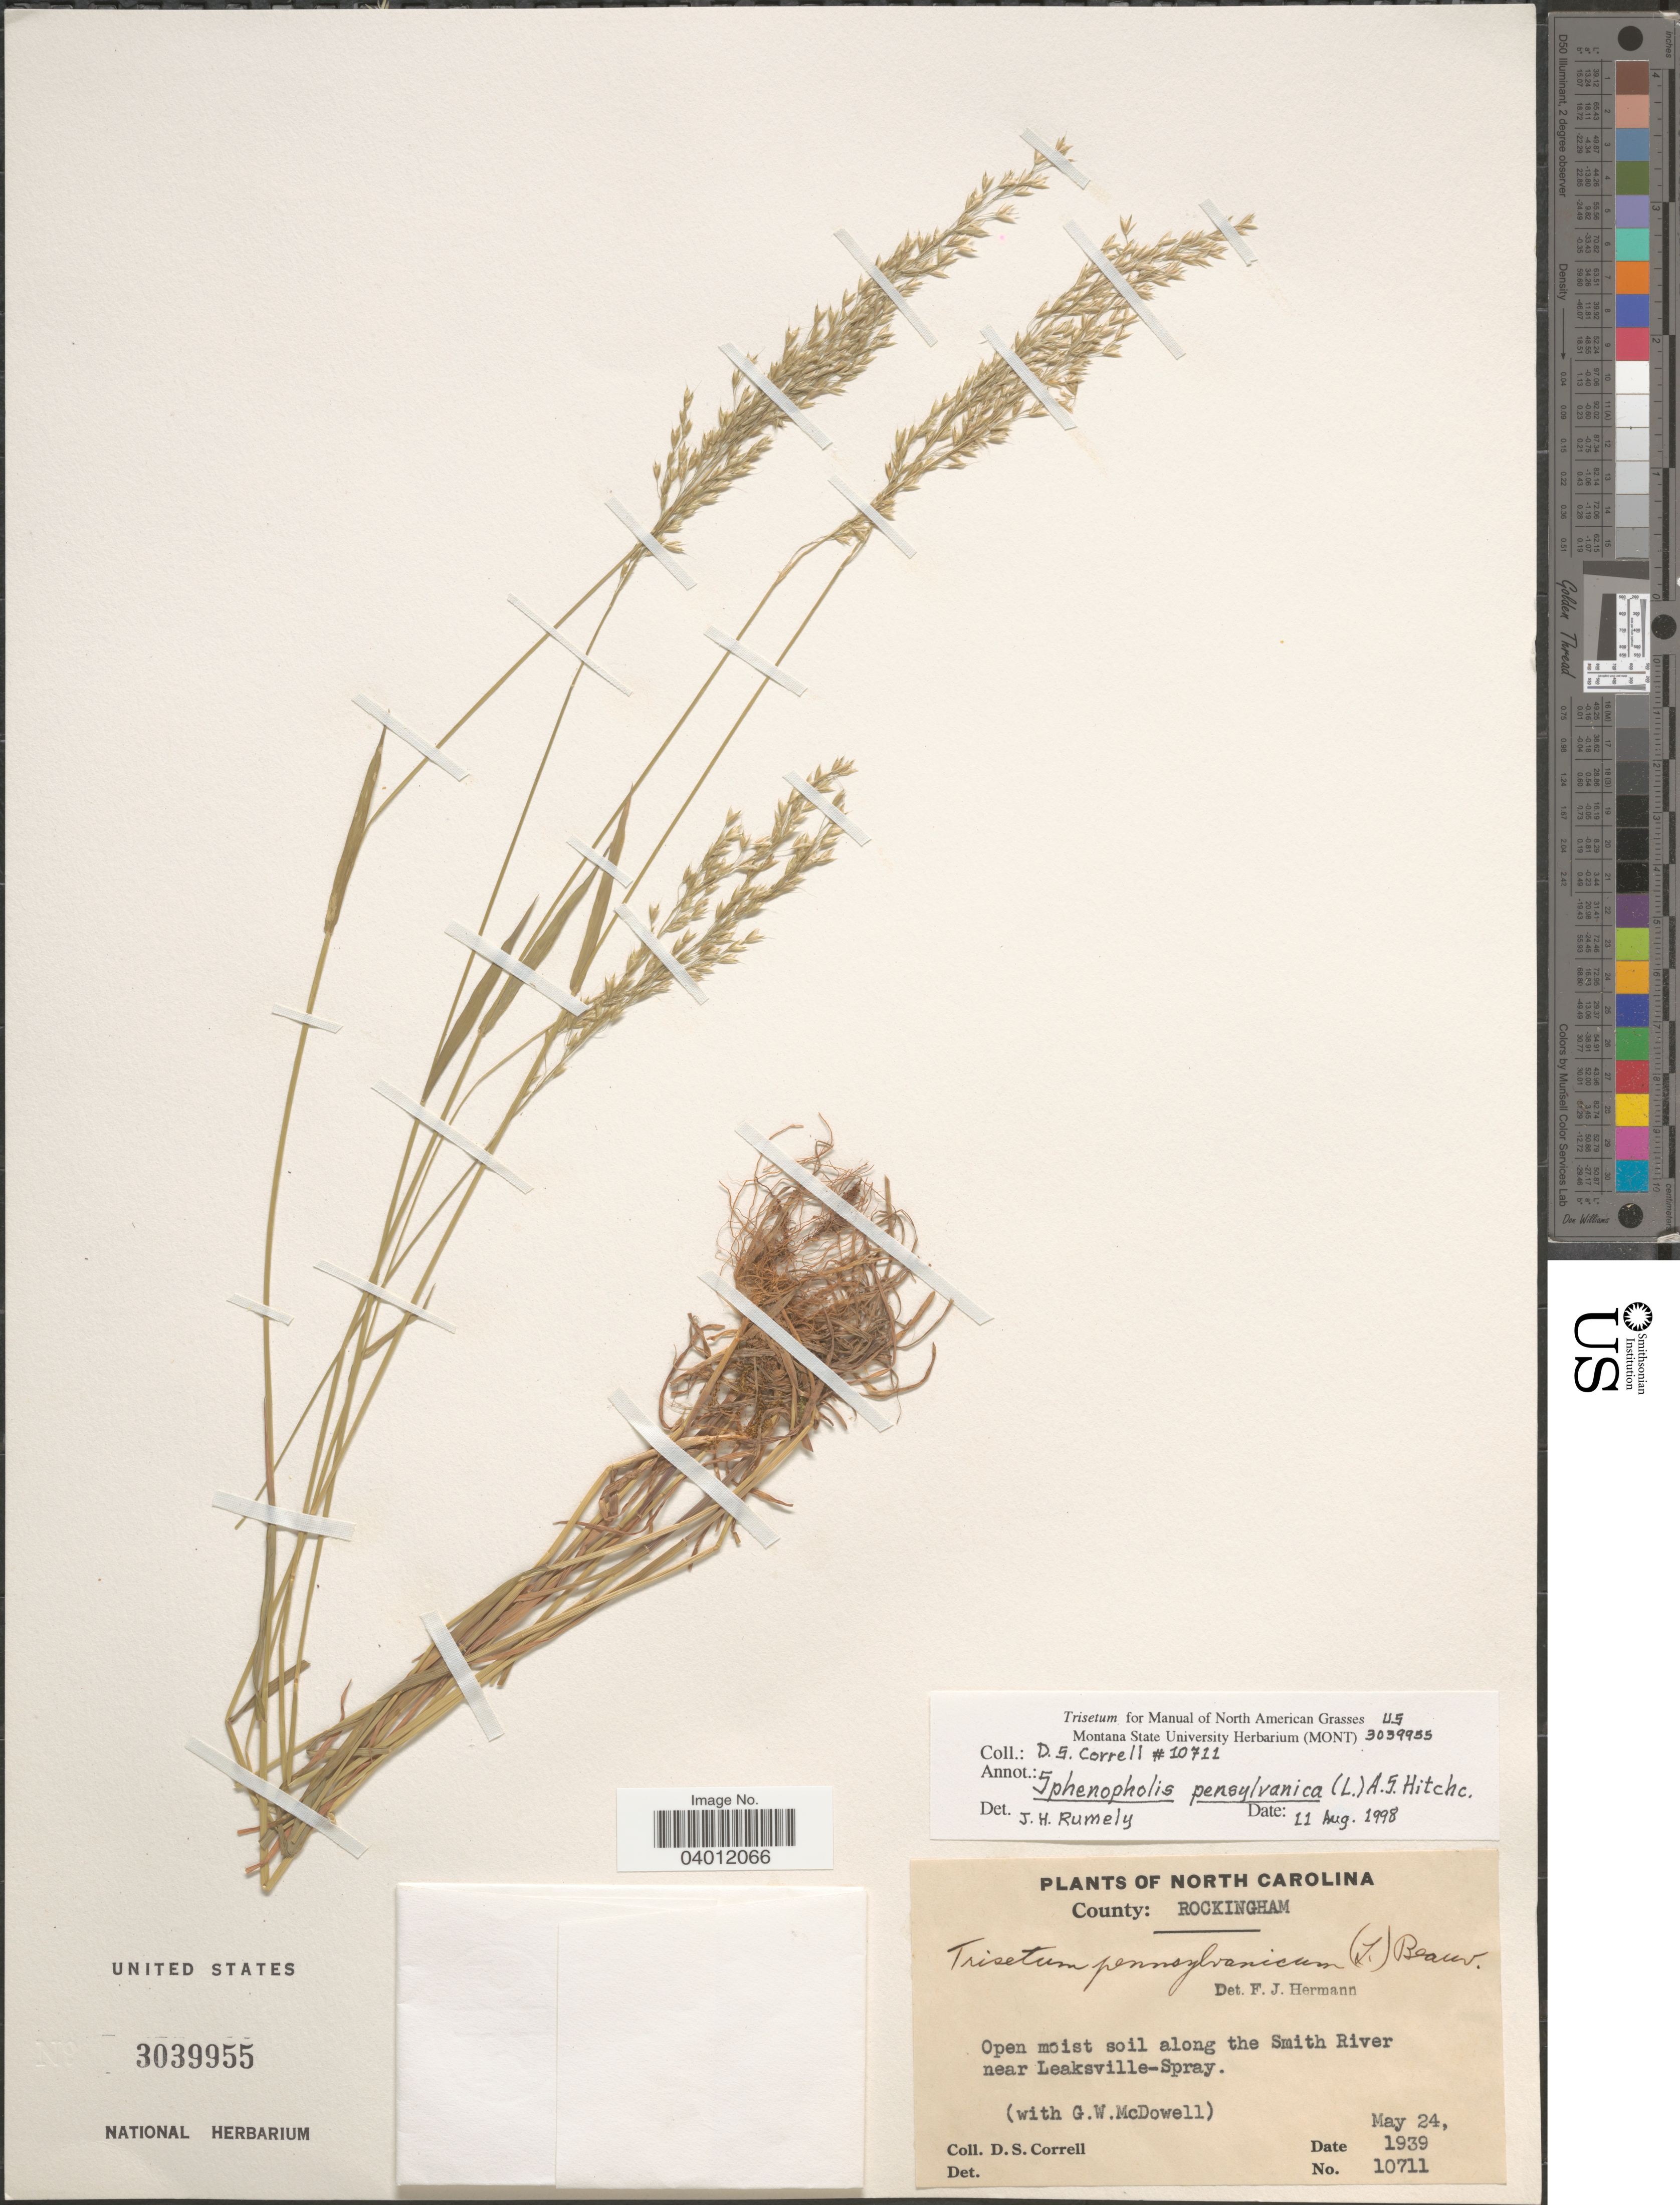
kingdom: Plantae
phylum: Tracheophyta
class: Liliopsida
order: Poales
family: Poaceae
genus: Sphenopholis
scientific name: Sphenopholis pensylvanica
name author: (L.) Hitchc.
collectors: D. S. Correll & G. McDowell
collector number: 10711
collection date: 1939-05-24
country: United States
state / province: North Carolina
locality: County: Rockingham. Open moist soil along the Smith River near Leaksville-Spray.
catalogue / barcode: US 3039955